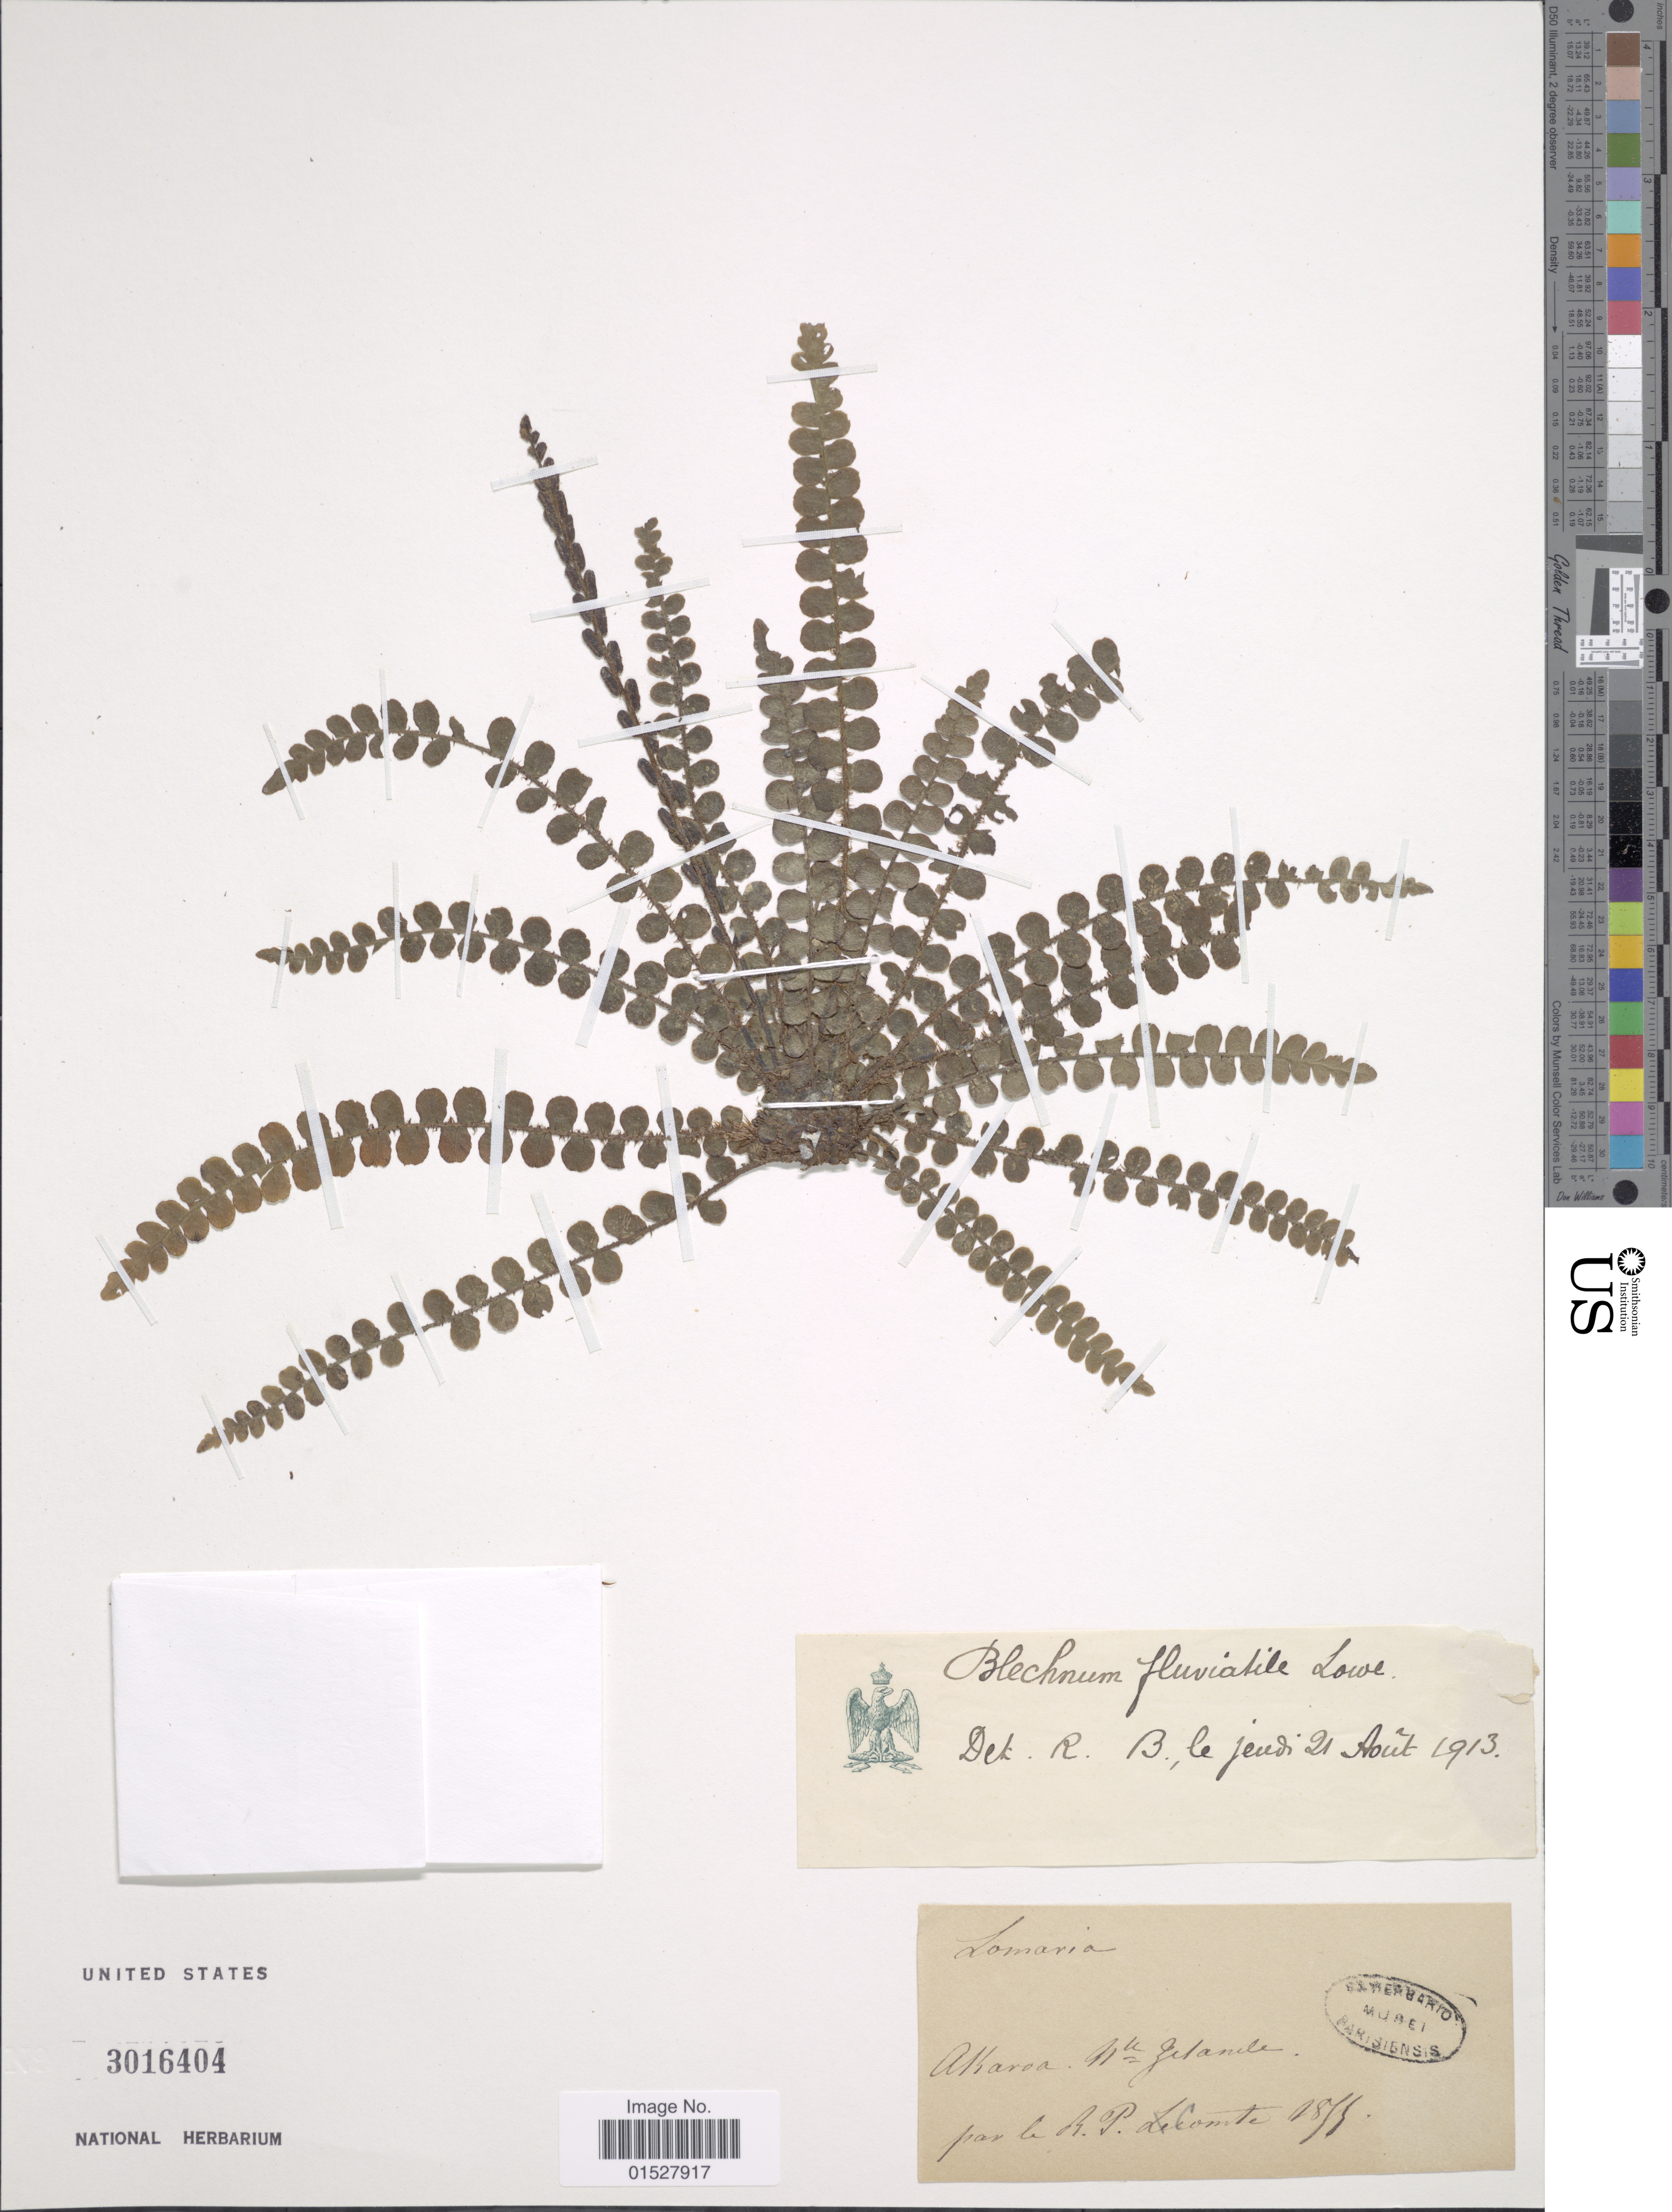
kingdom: Plantae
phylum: Tracheophyta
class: Polypodiopsida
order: Polypodiales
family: Blechnaceae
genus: Blechnum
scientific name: Blechnum fluviatile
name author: (R. Br.) E.J. Lowe ex Salomon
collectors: P. H. Lecomte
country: New Zealand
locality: Akaroa.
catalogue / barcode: US 3016404